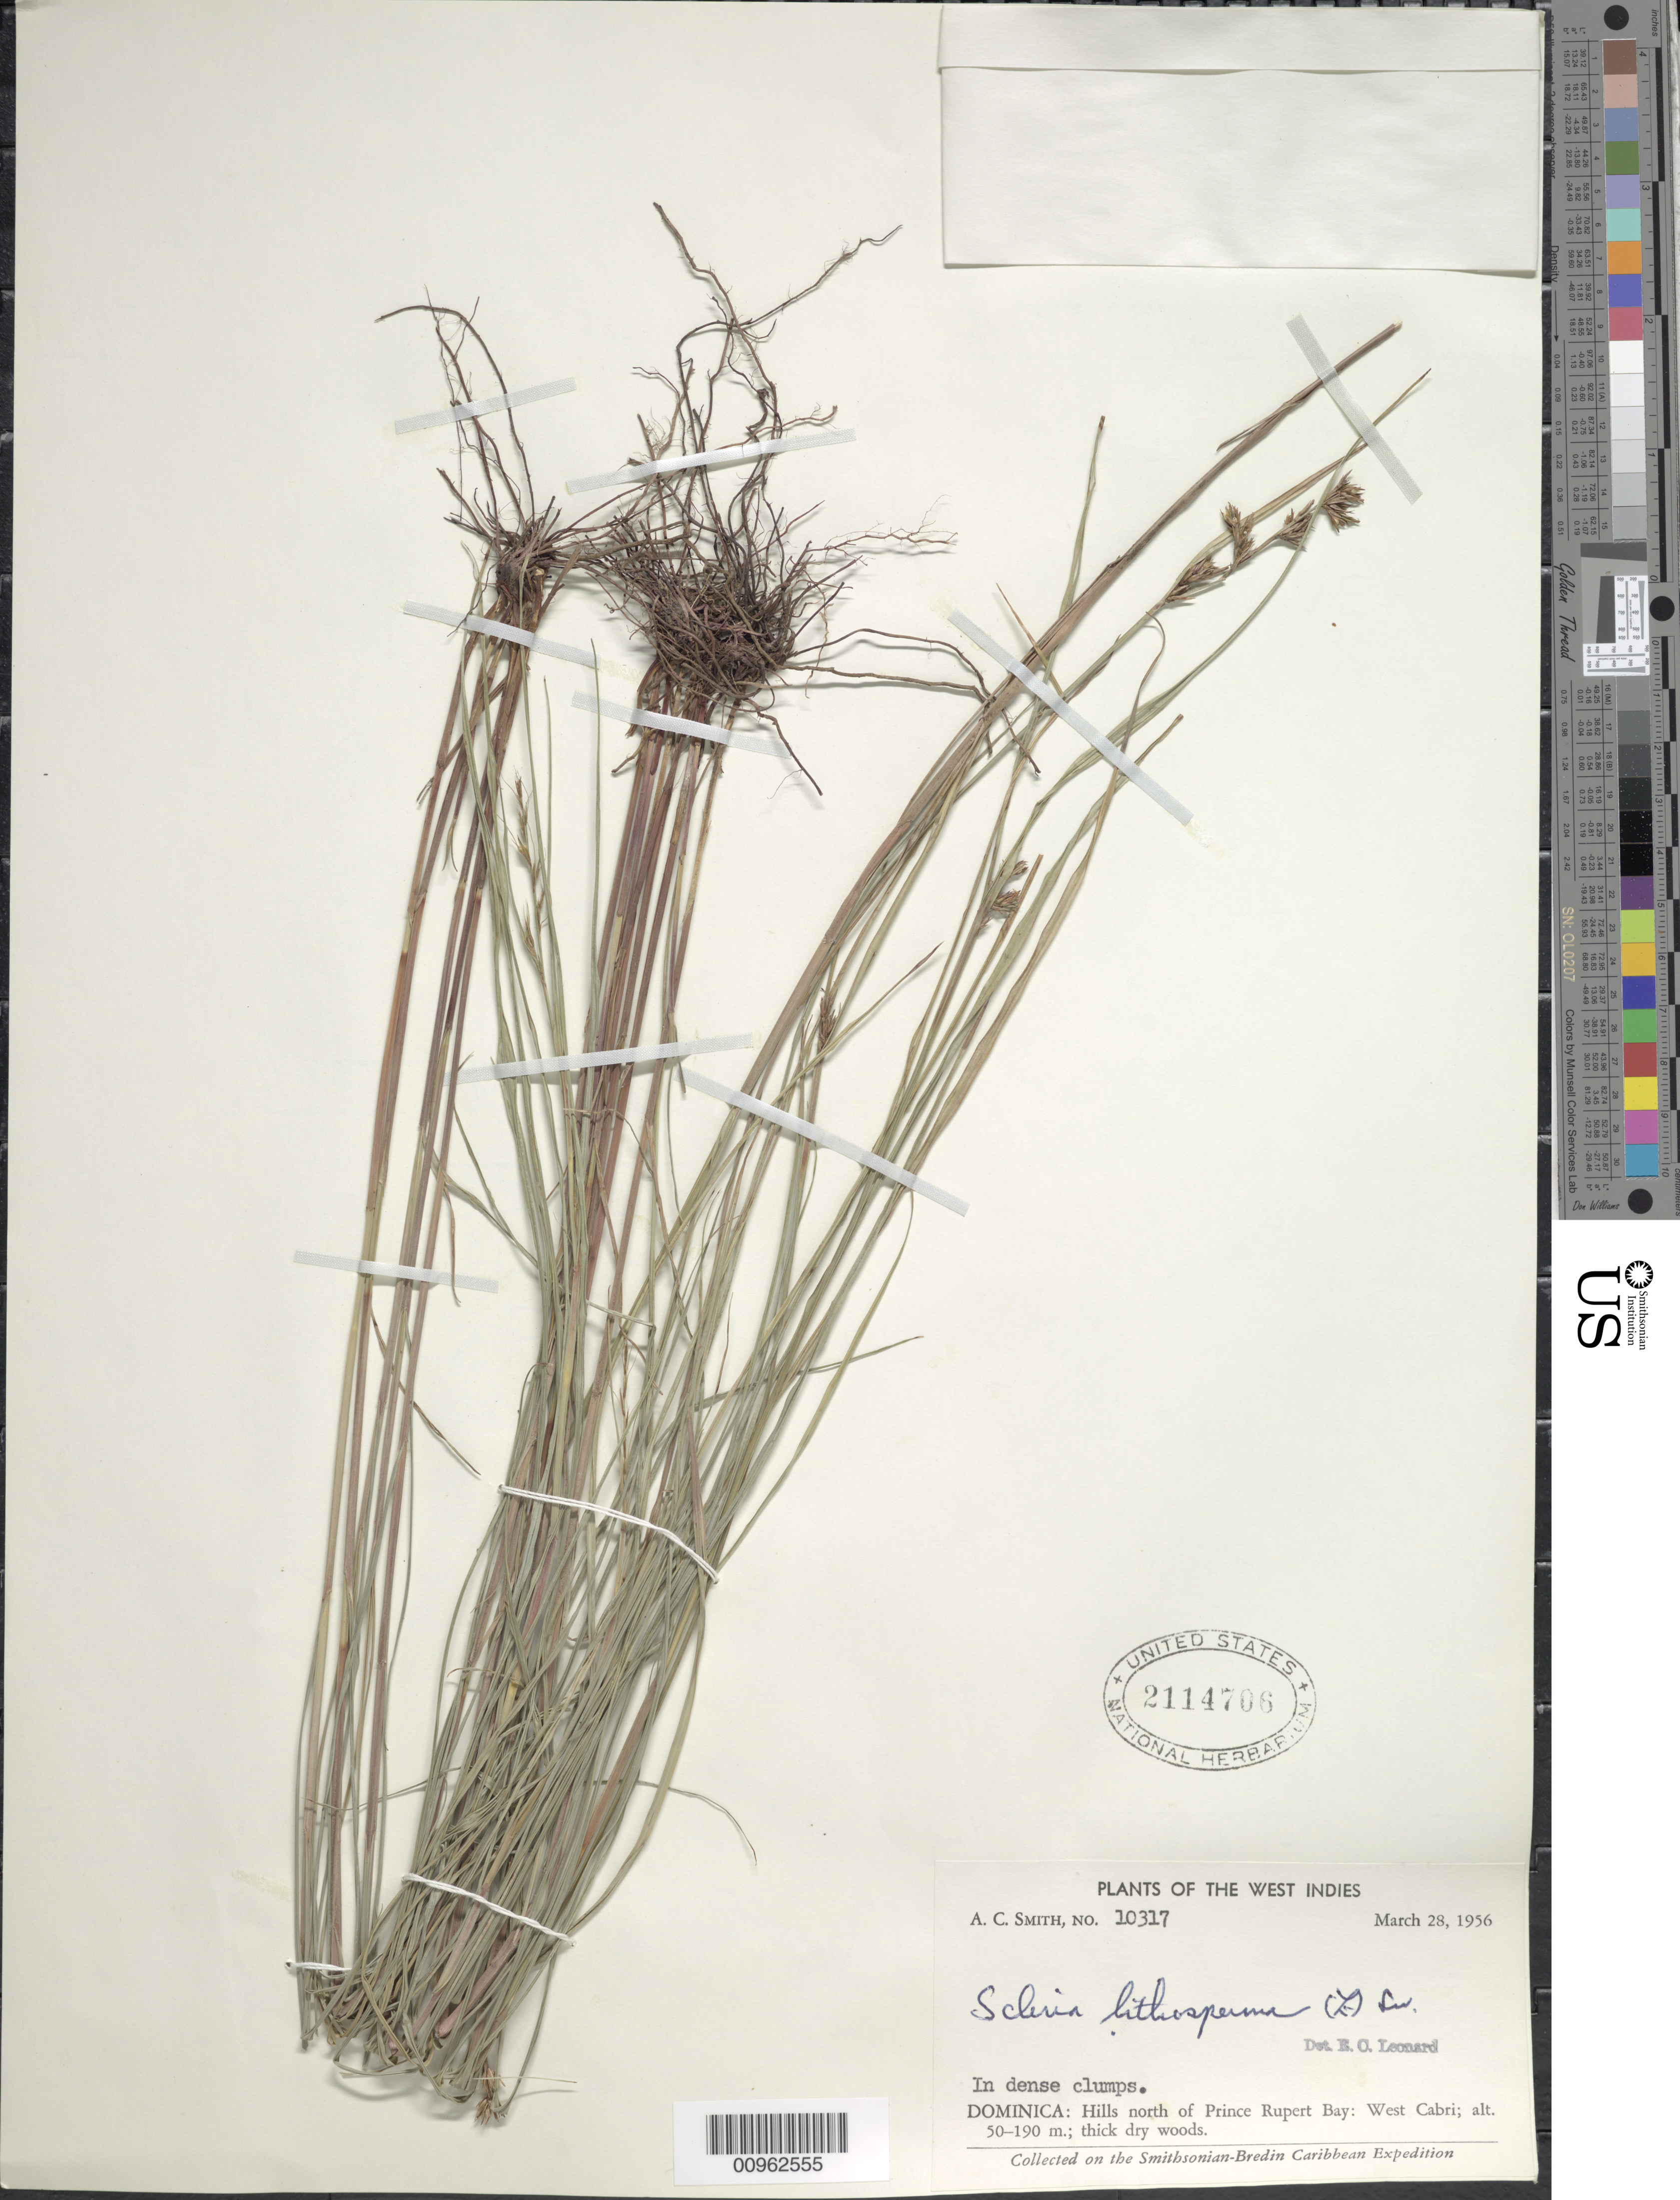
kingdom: Plantae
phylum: Tracheophyta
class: Liliopsida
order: Poales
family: Cyperaceae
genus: Scleria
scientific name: Scleria lithosperma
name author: (L.) Sw.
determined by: Leonard, Emery C., (US)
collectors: A. C. Smith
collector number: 10317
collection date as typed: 28 Mar 1956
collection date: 1956-03-28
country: Dominica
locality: Hills north of Prince Rupert Bay, West Cabri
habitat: Thick dry woods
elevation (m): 50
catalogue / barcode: US 2114706